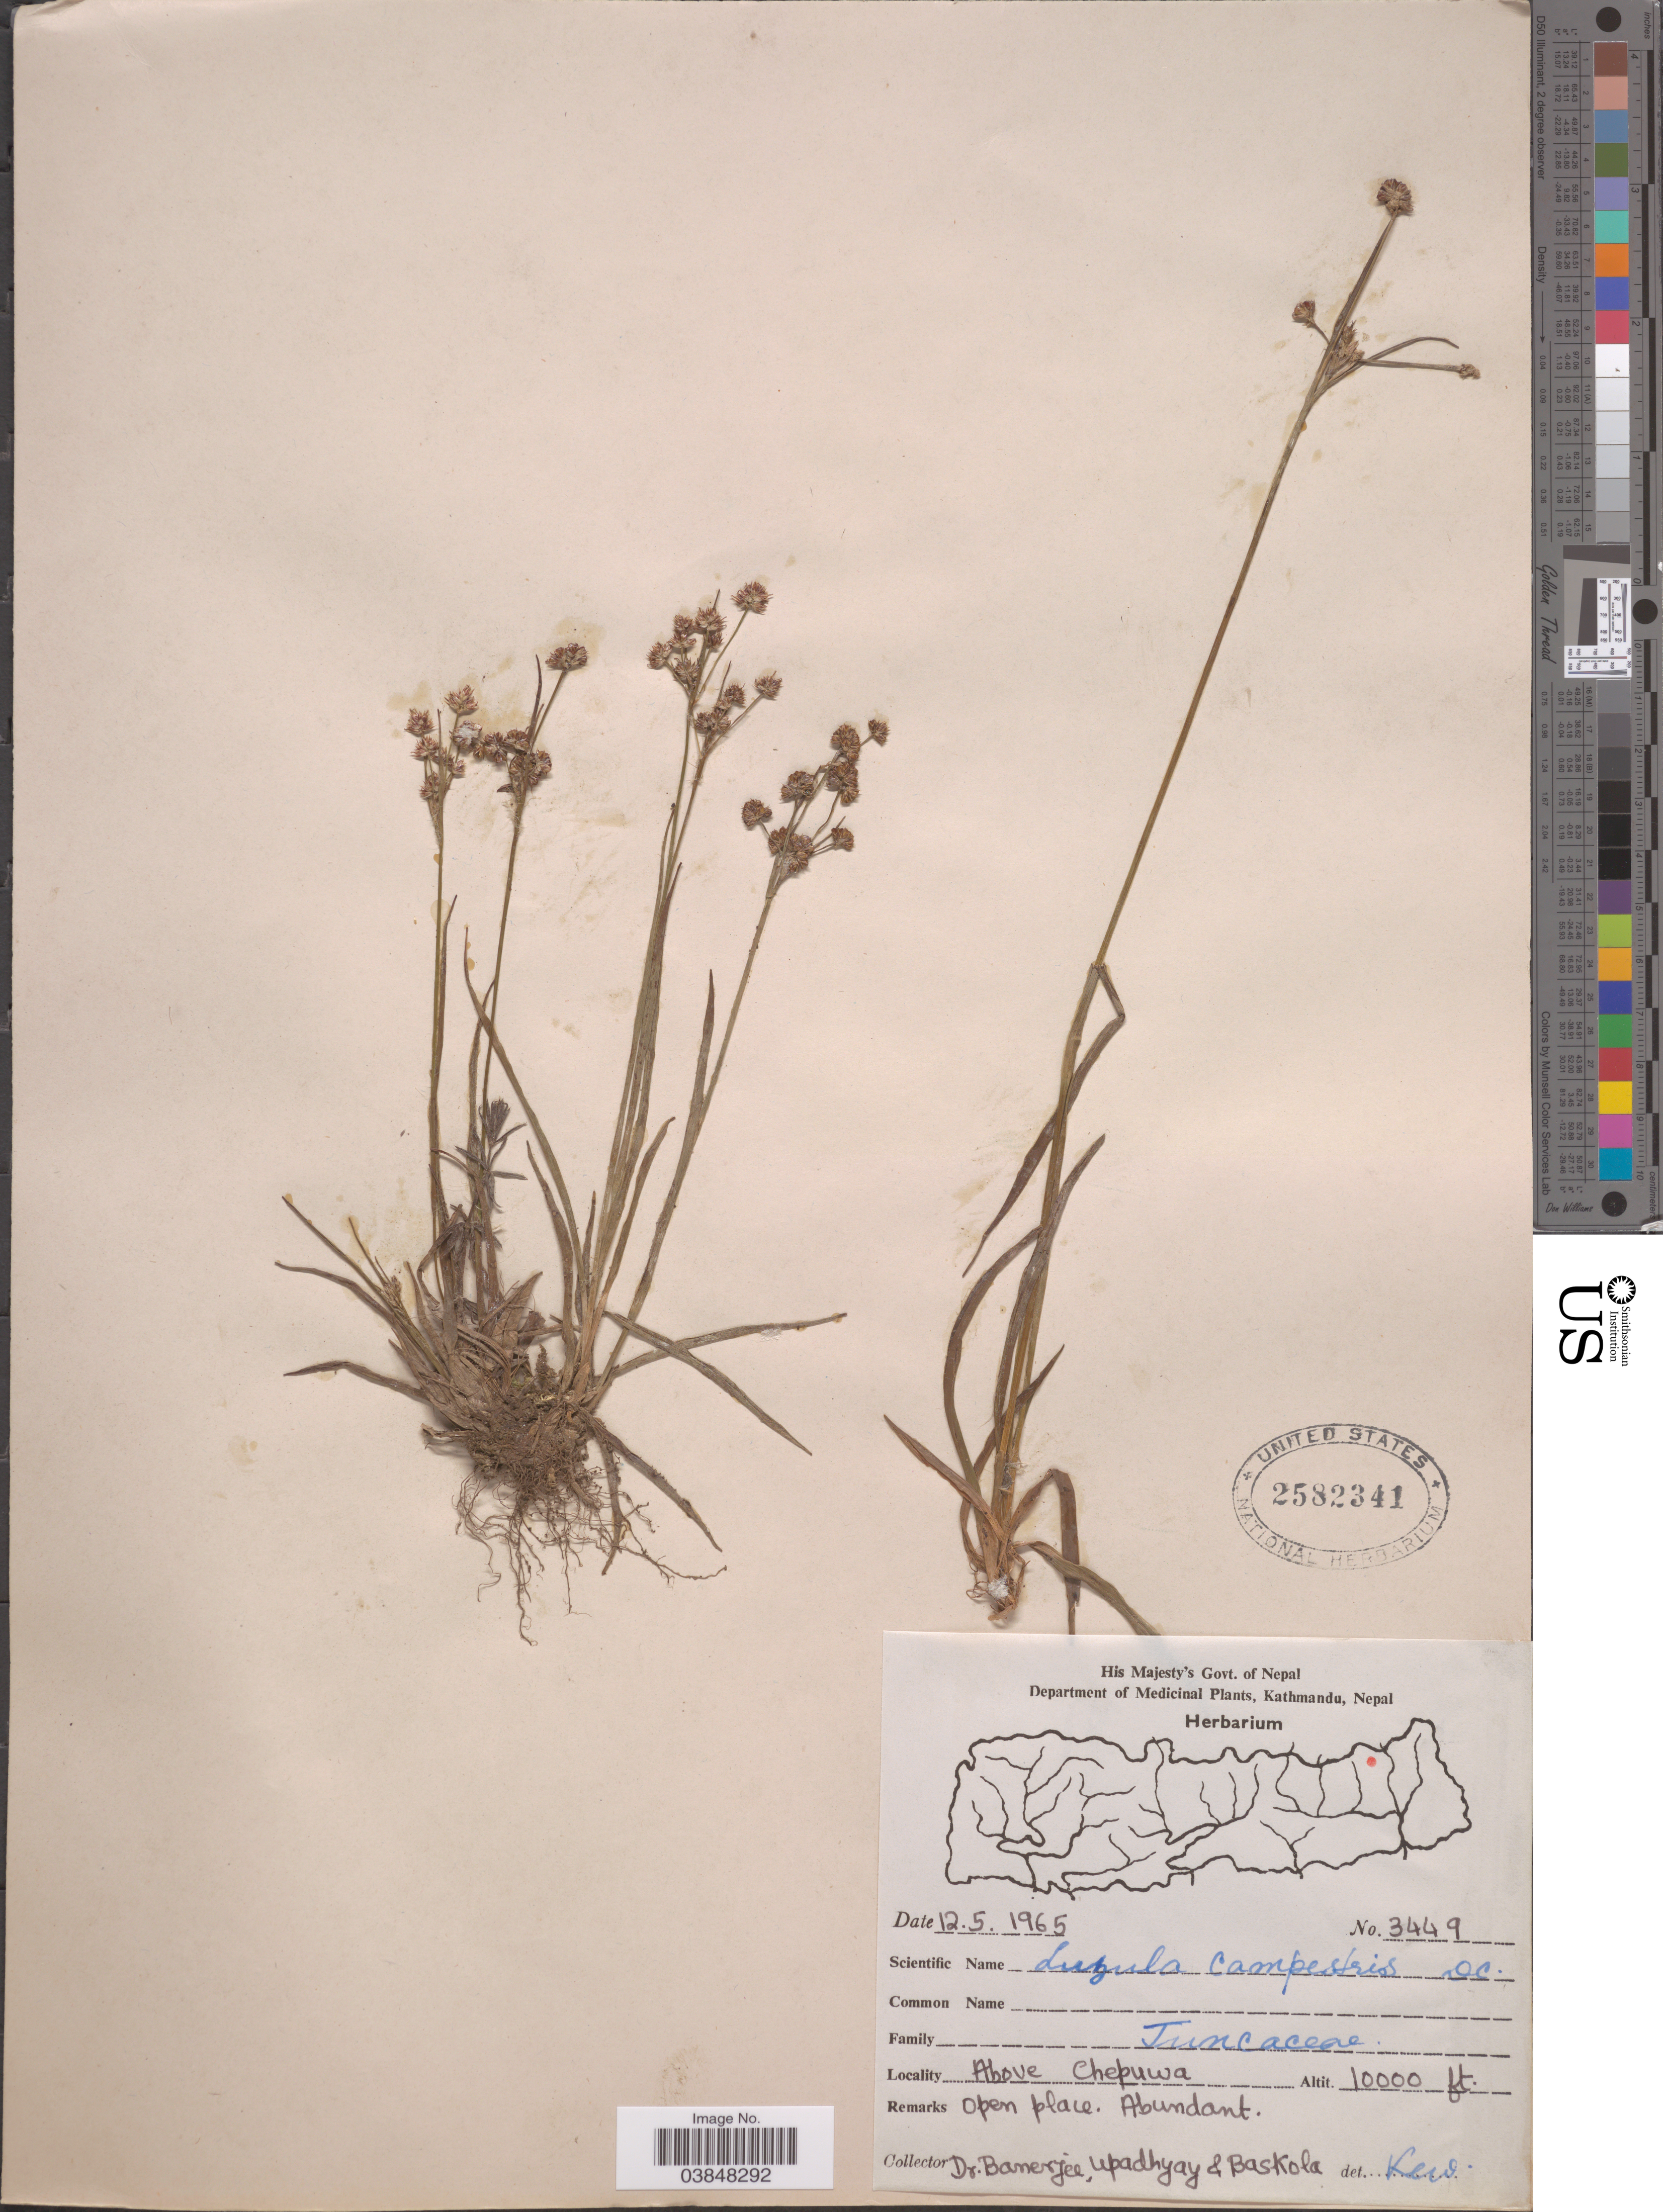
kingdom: Plantae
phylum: Tracheophyta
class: Liliopsida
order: Poales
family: Juncaceae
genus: Luzula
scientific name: Luzula campestris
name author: (L.) DC.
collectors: Banerjee, Upadhyay, -- & Baskola, --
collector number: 3449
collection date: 1965-05-12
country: Nepal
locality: Above Chepuwa.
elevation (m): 3048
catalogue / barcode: US 2582341